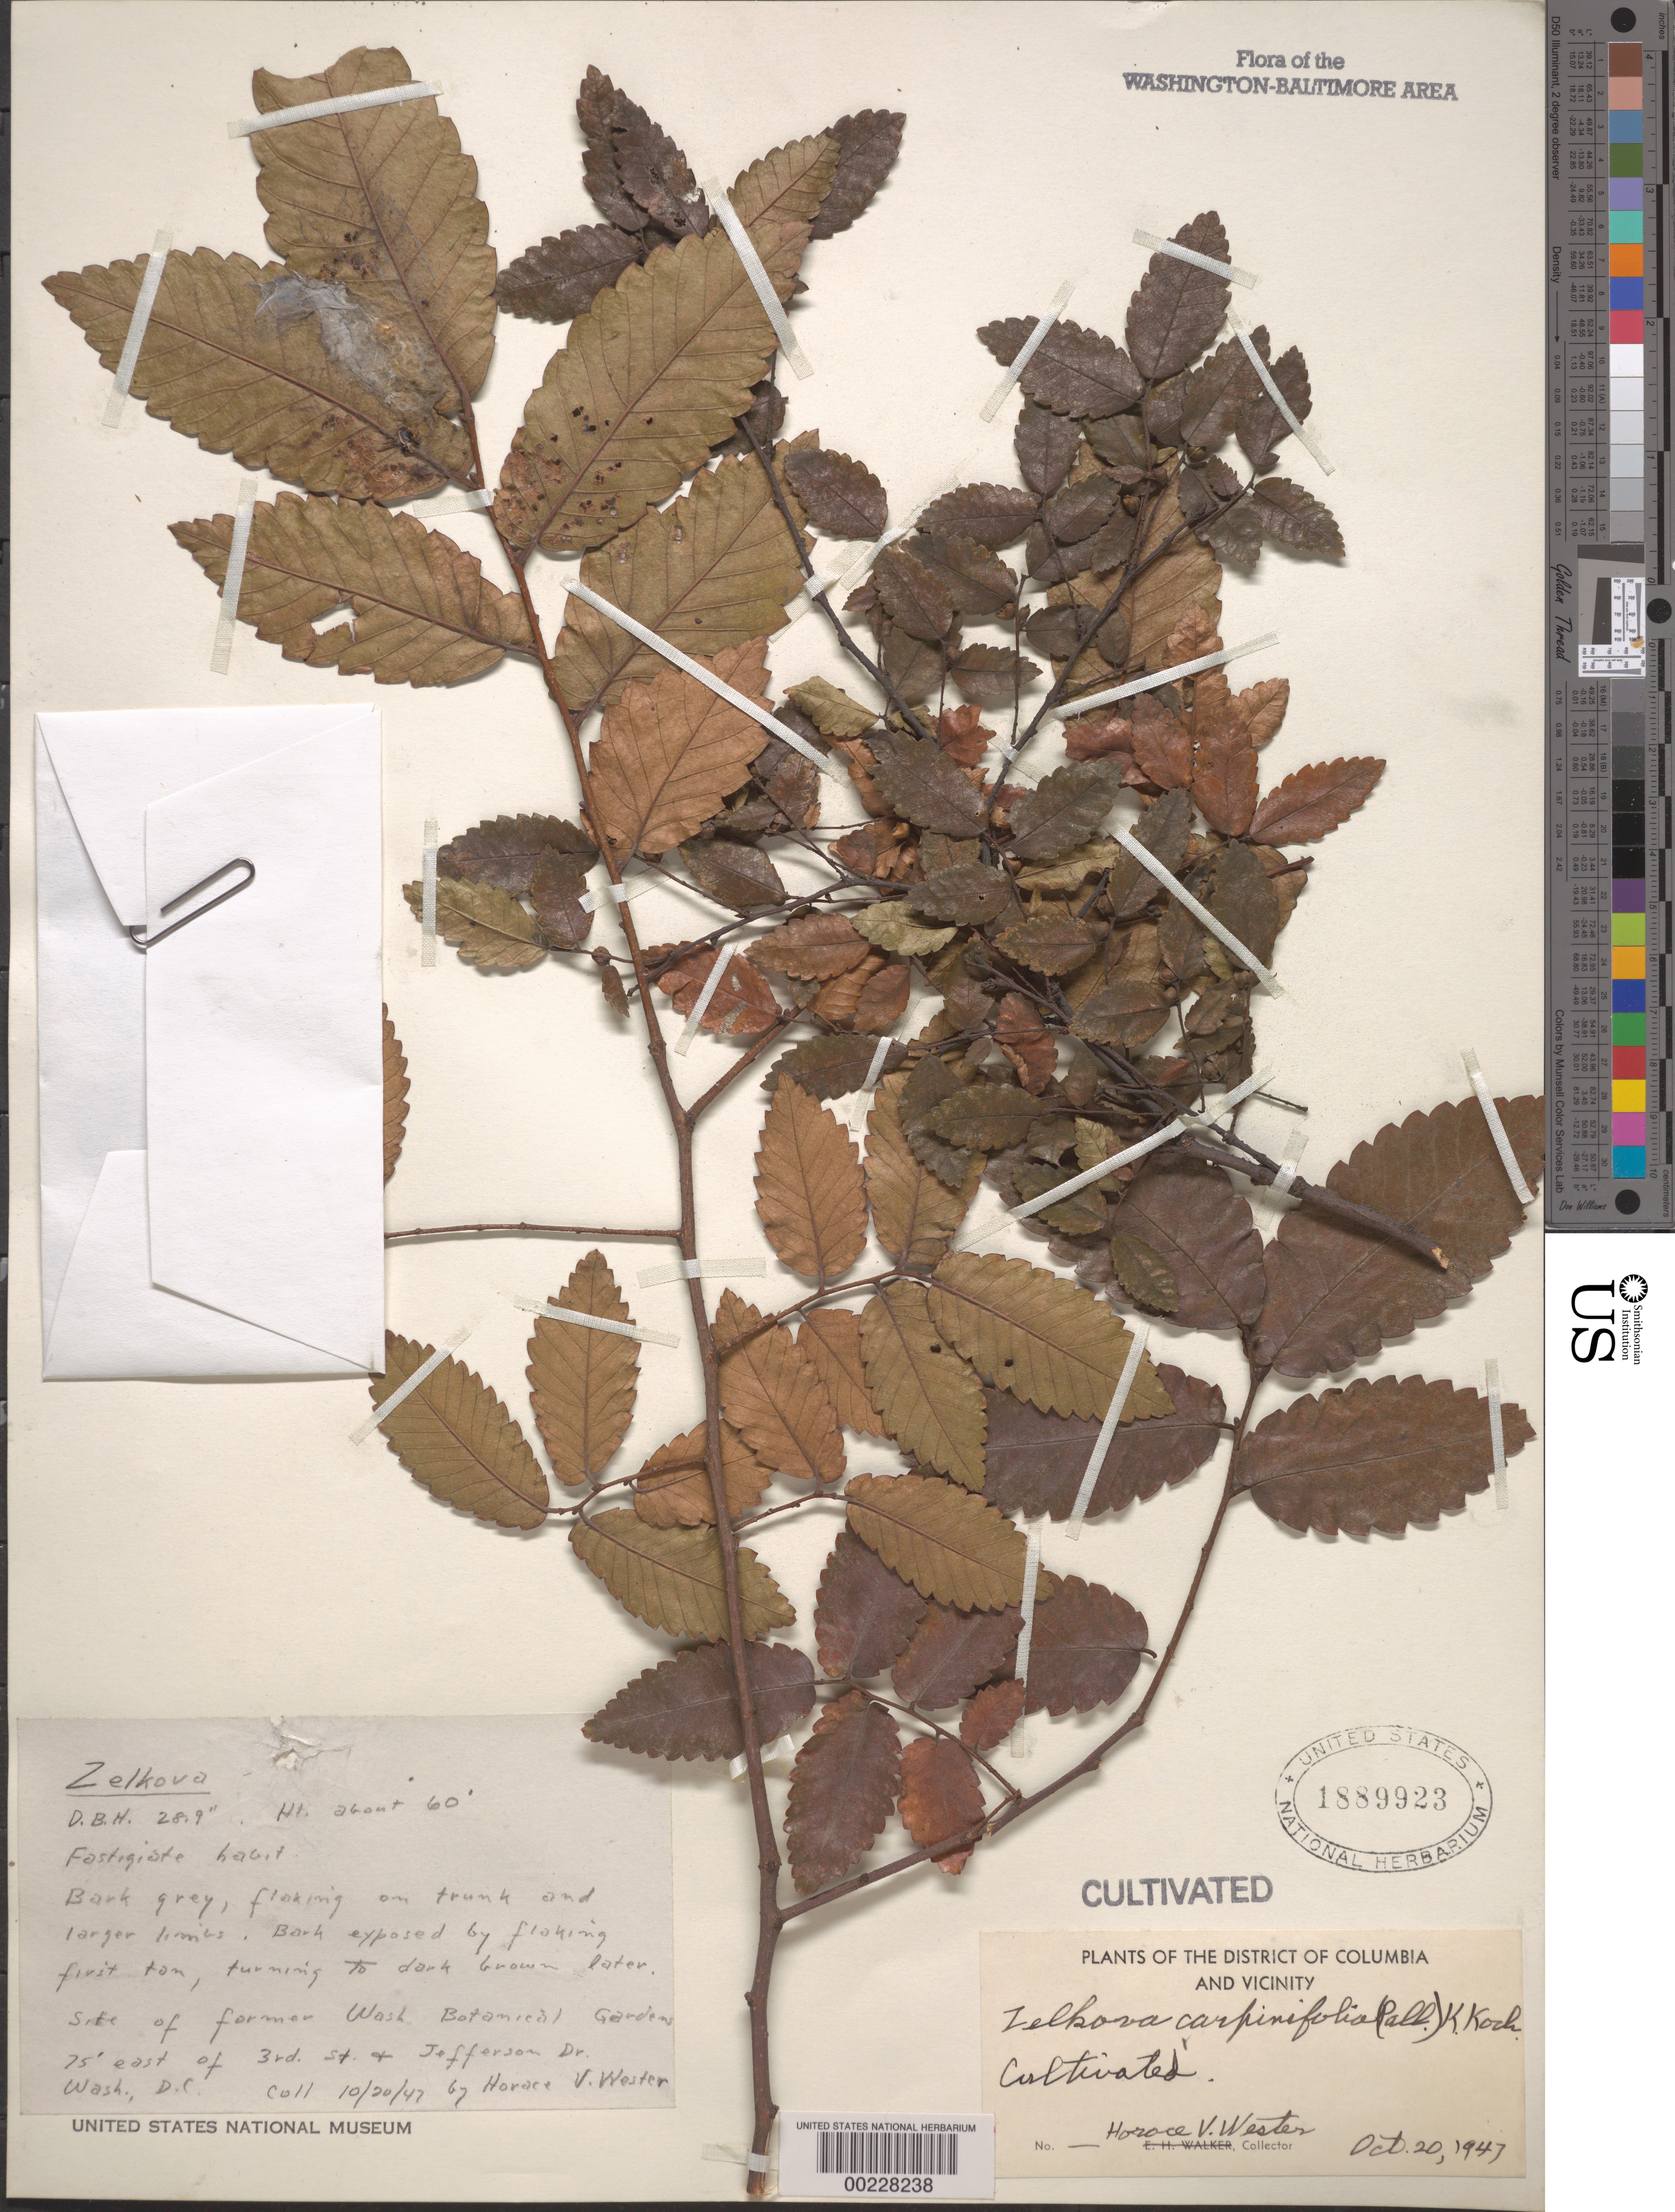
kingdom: Plantae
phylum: Tracheophyta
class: Magnoliopsida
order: Rosales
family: Ulmaceae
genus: Zelkova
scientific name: Zelkova carpinifolia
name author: (Pall.) K. Koch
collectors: H. Wester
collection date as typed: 20 Oct 1947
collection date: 1947-10-20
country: United States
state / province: District of Columbia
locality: Site of former Botanical Garden, 75' E of 3rd and Jefferson Drive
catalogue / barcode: US 1889923